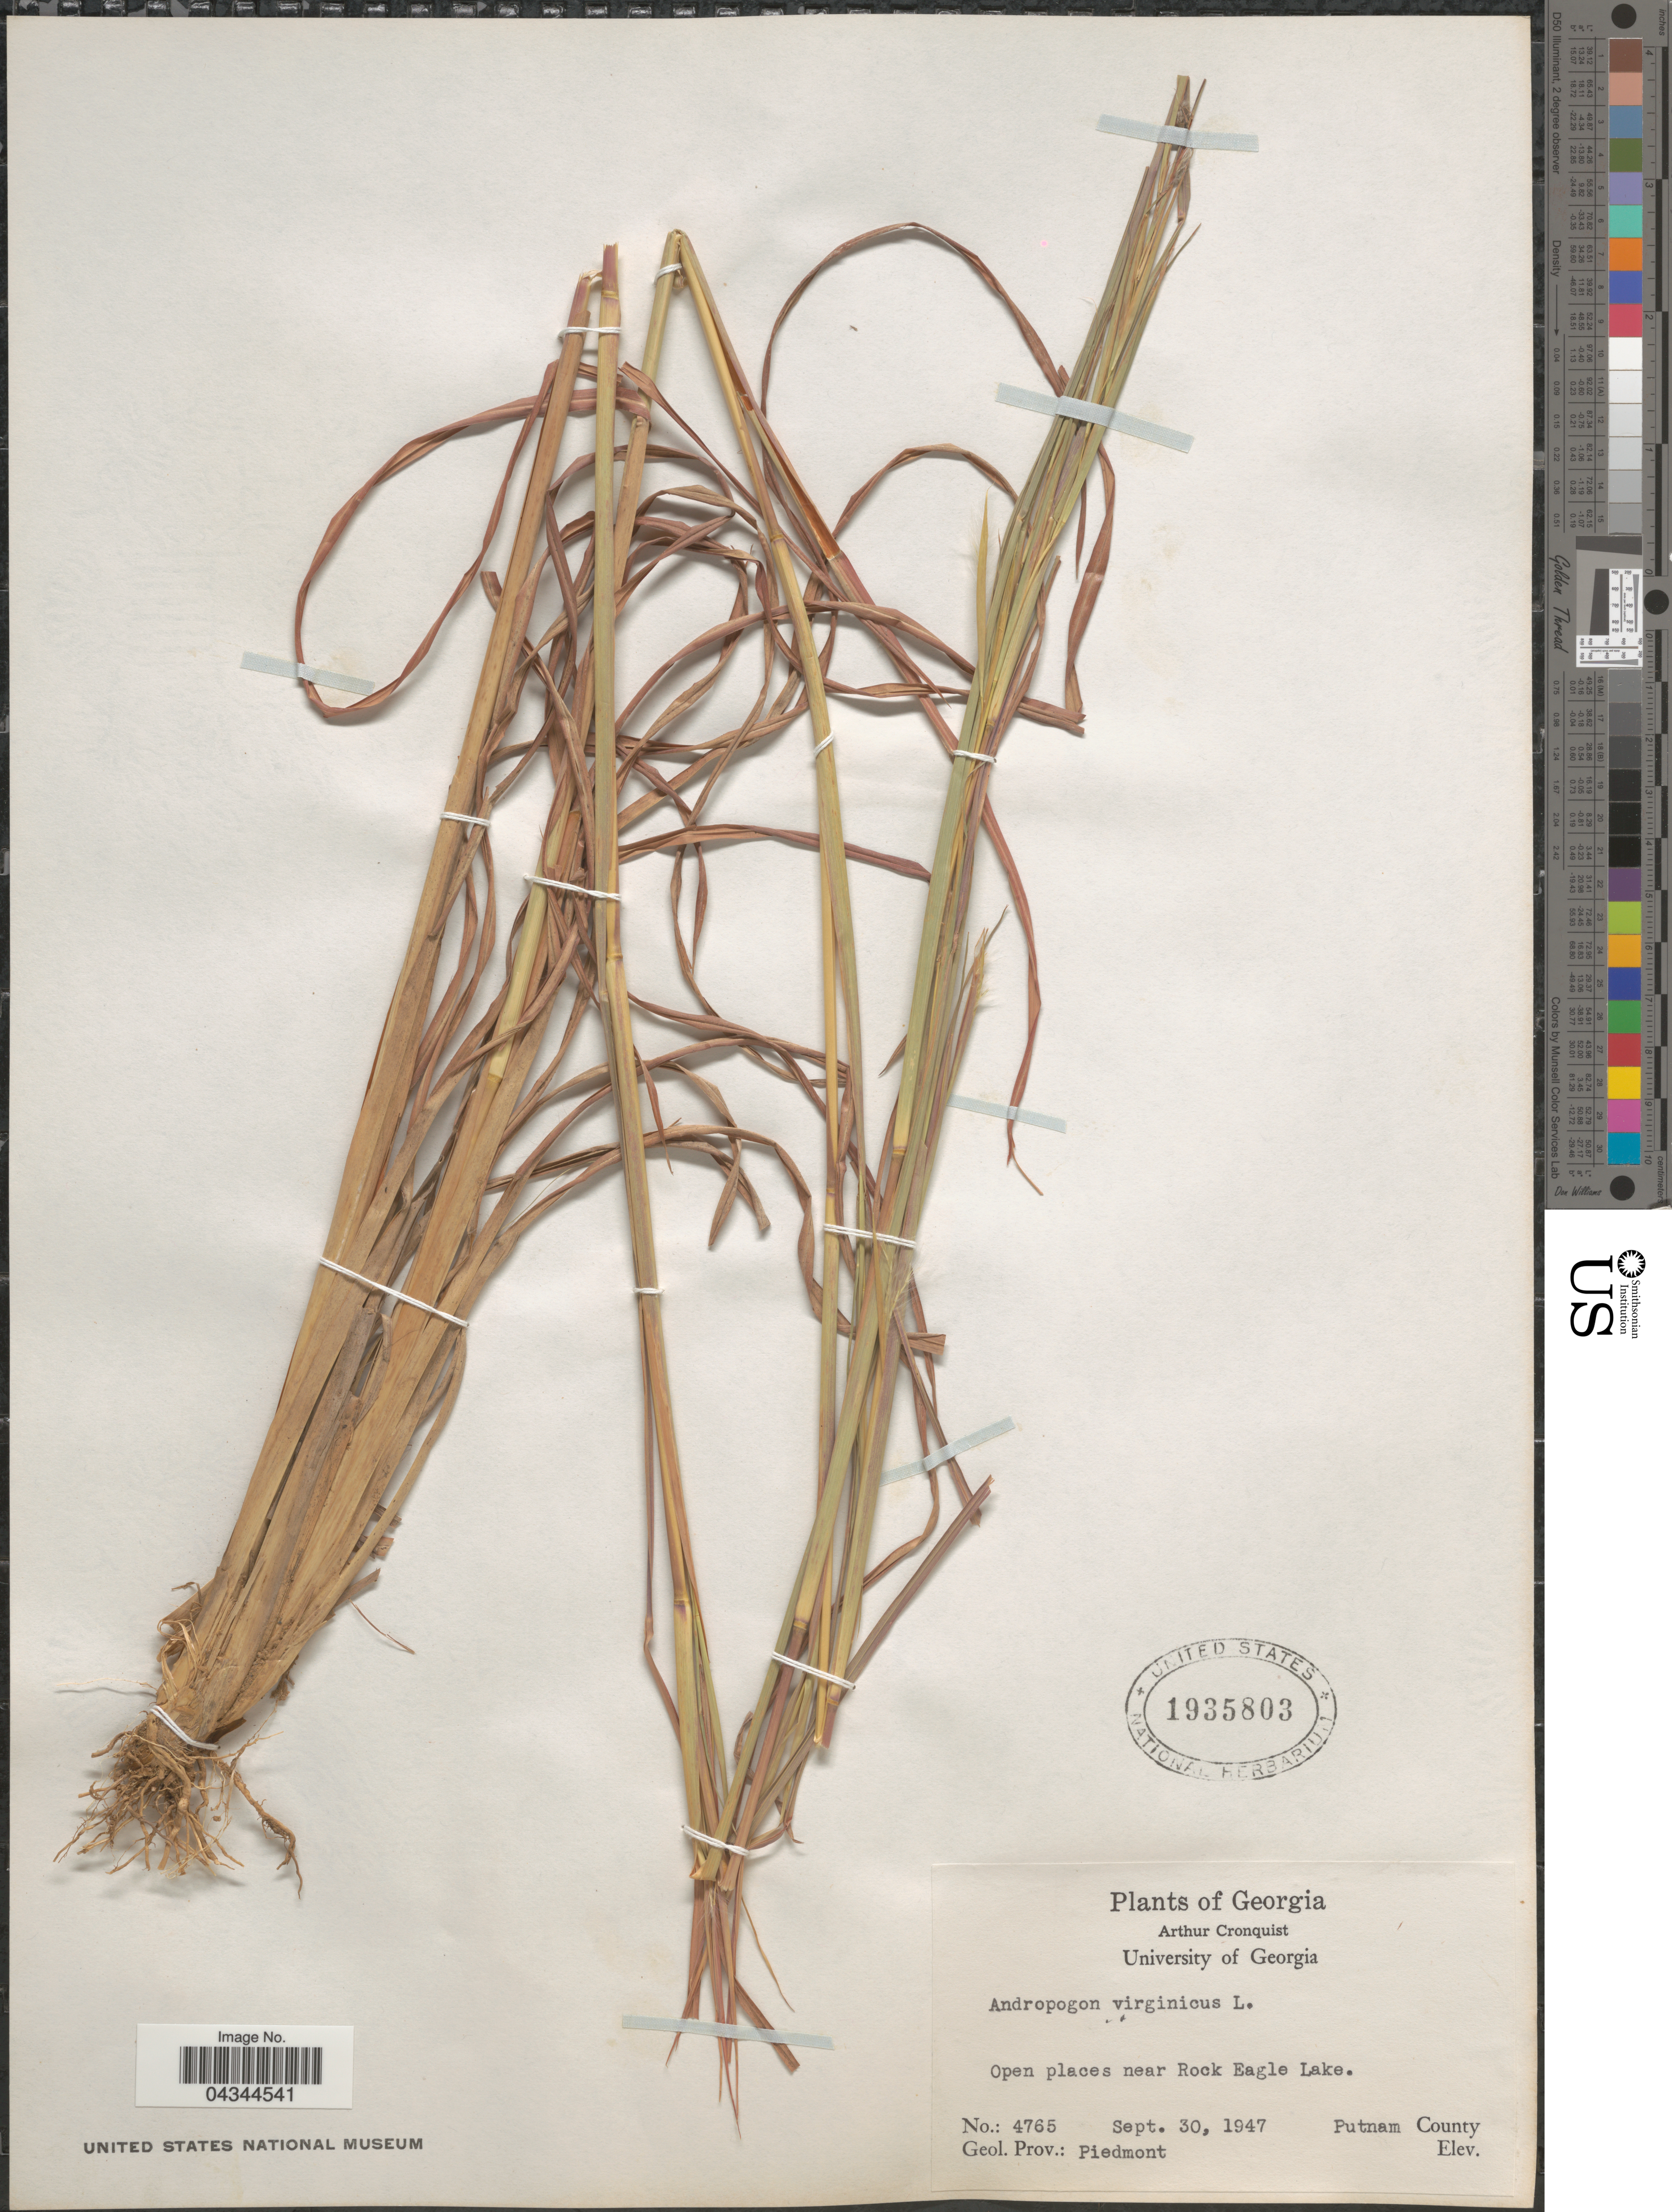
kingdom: Plantae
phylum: Tracheophyta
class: Liliopsida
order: Poales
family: Poaceae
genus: Andropogon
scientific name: Andropogon virginicus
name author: L.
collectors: A. J. Cronquist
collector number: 4765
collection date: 1947-09-30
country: United States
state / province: Georgia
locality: Open places near Rock Eagle Lake. Putnam County. Geol. Prov.: Piedmont.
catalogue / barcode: US 1935803